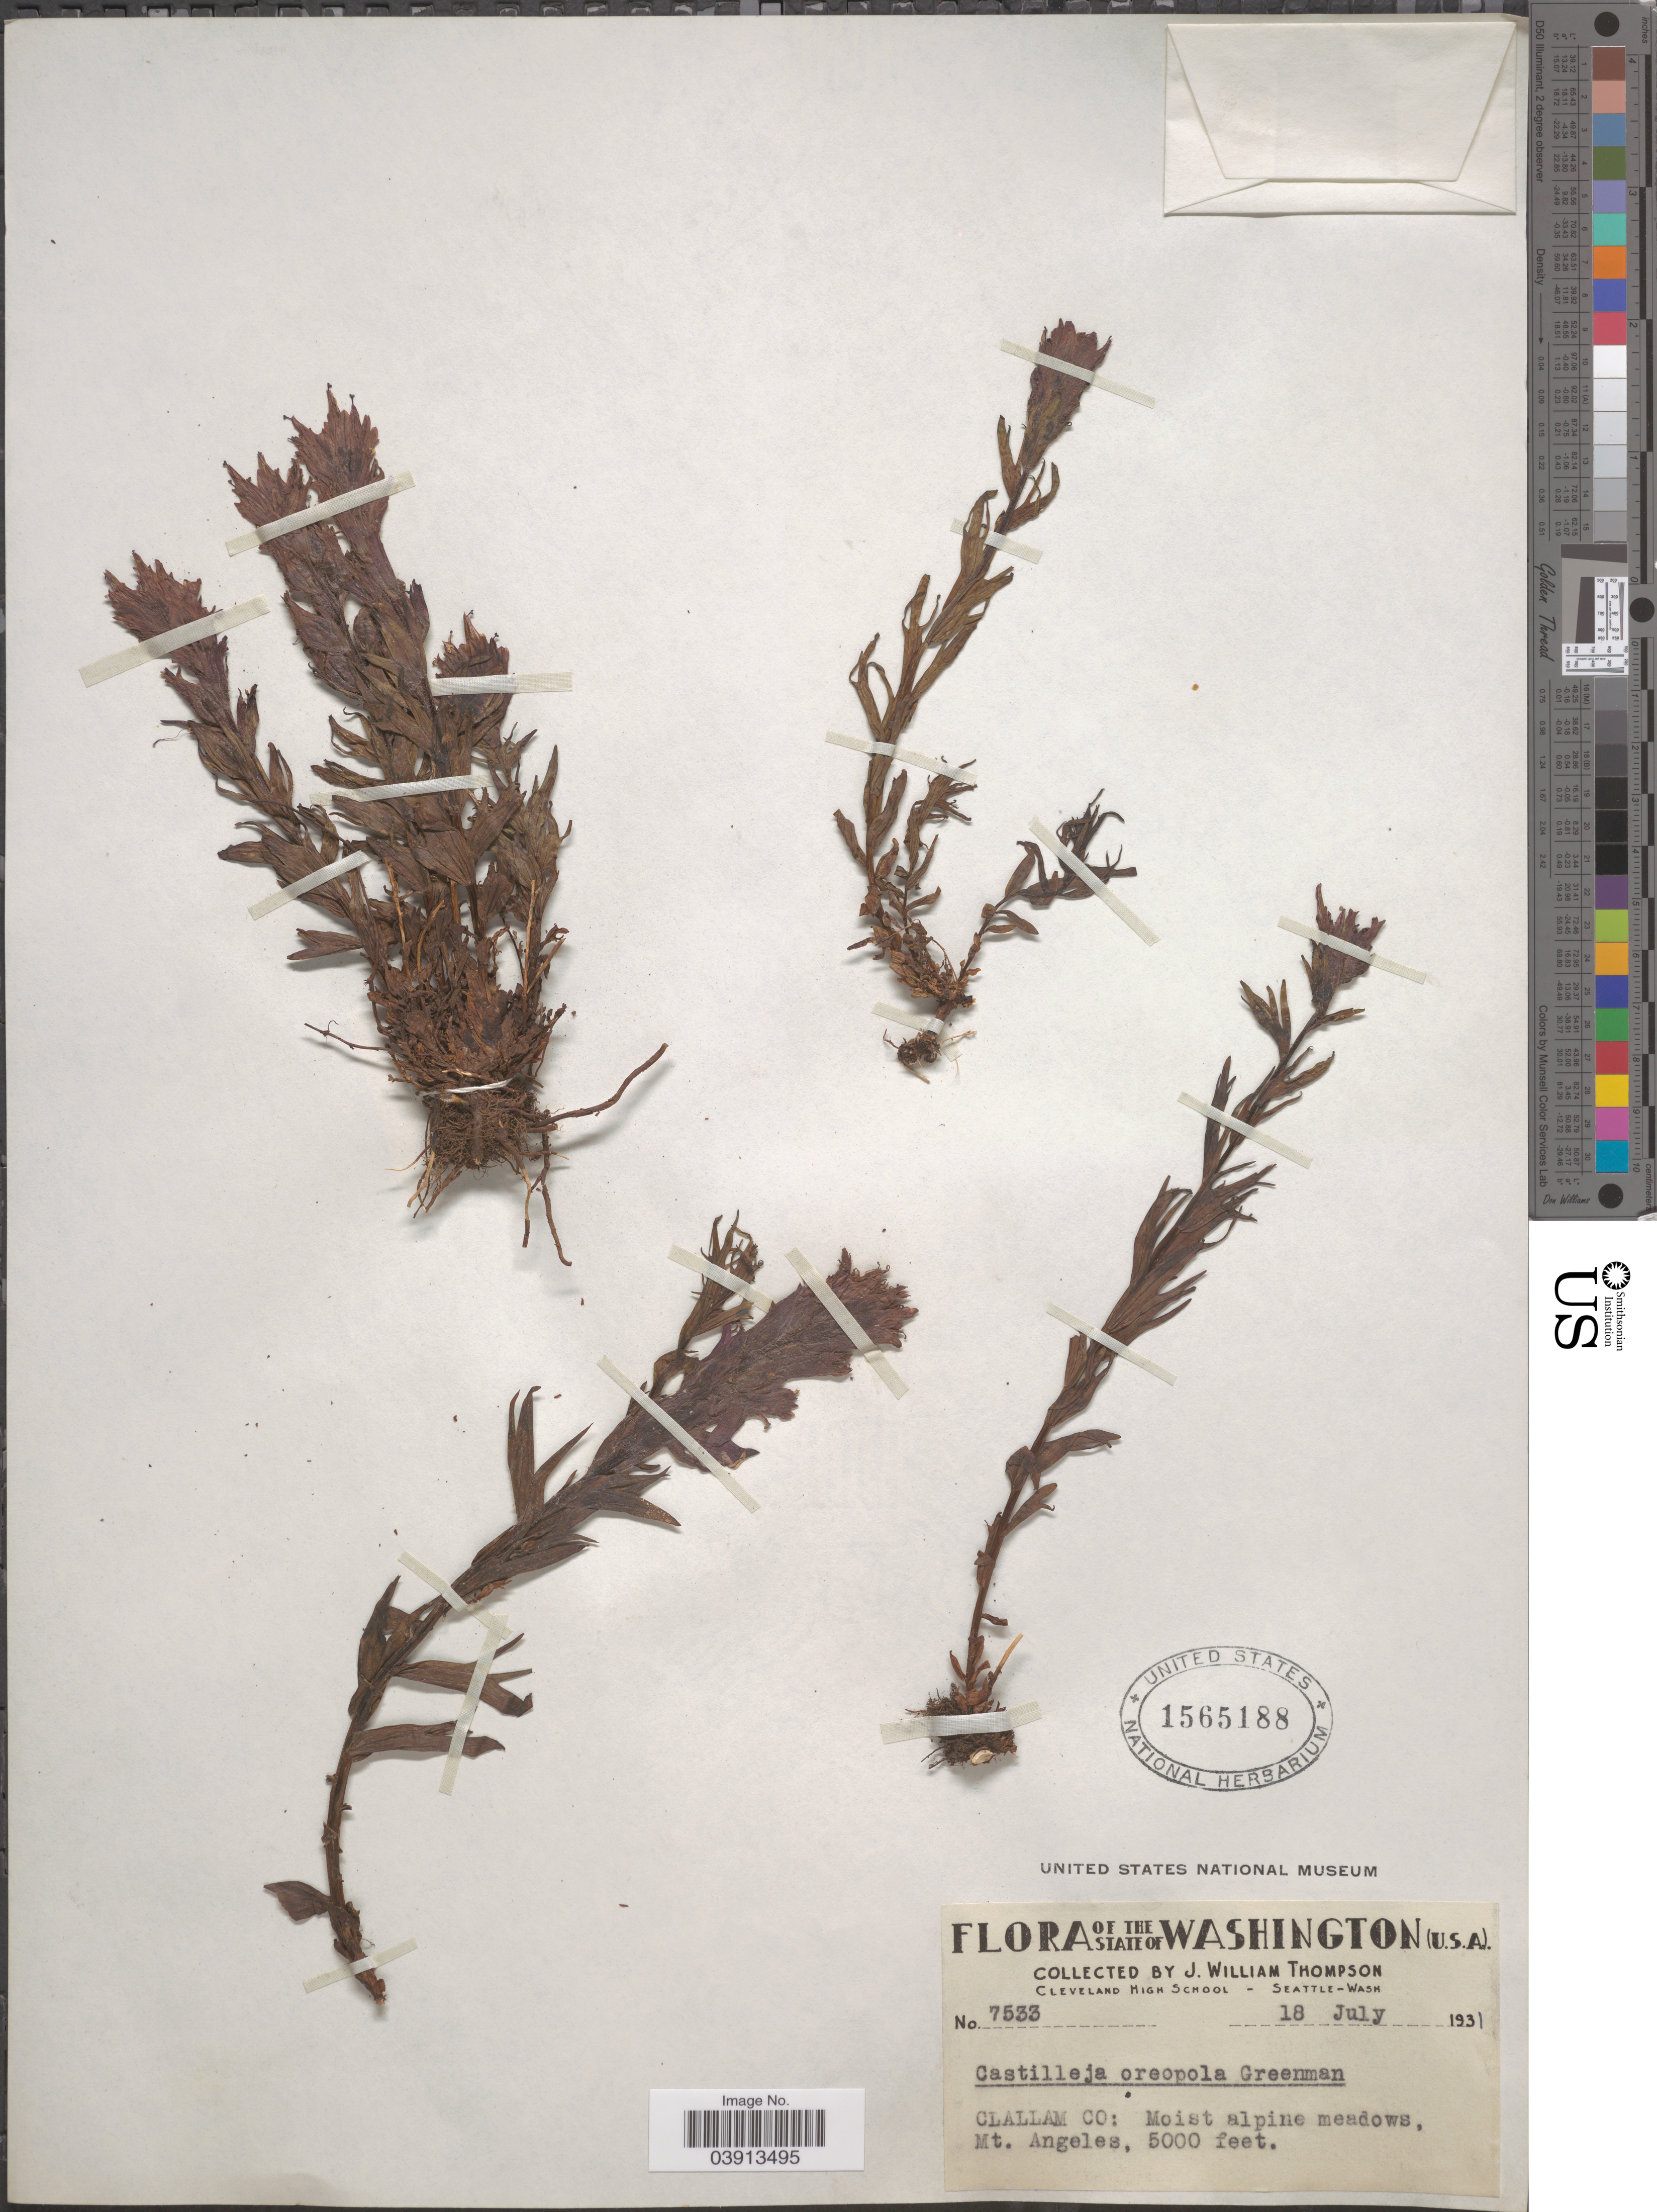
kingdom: Plantae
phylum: Tracheophyta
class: Magnoliopsida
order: Lamiales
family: Orobanchaceae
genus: Castilleja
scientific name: Castilleja parviflora var. olympica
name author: (G.N. Jones) Ownbey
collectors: J. W. Thompson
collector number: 7533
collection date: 1931-07-18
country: United States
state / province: Washington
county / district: Clallam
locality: Clallam Co: Mt. Angeles.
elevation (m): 1524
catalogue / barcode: US 1565188